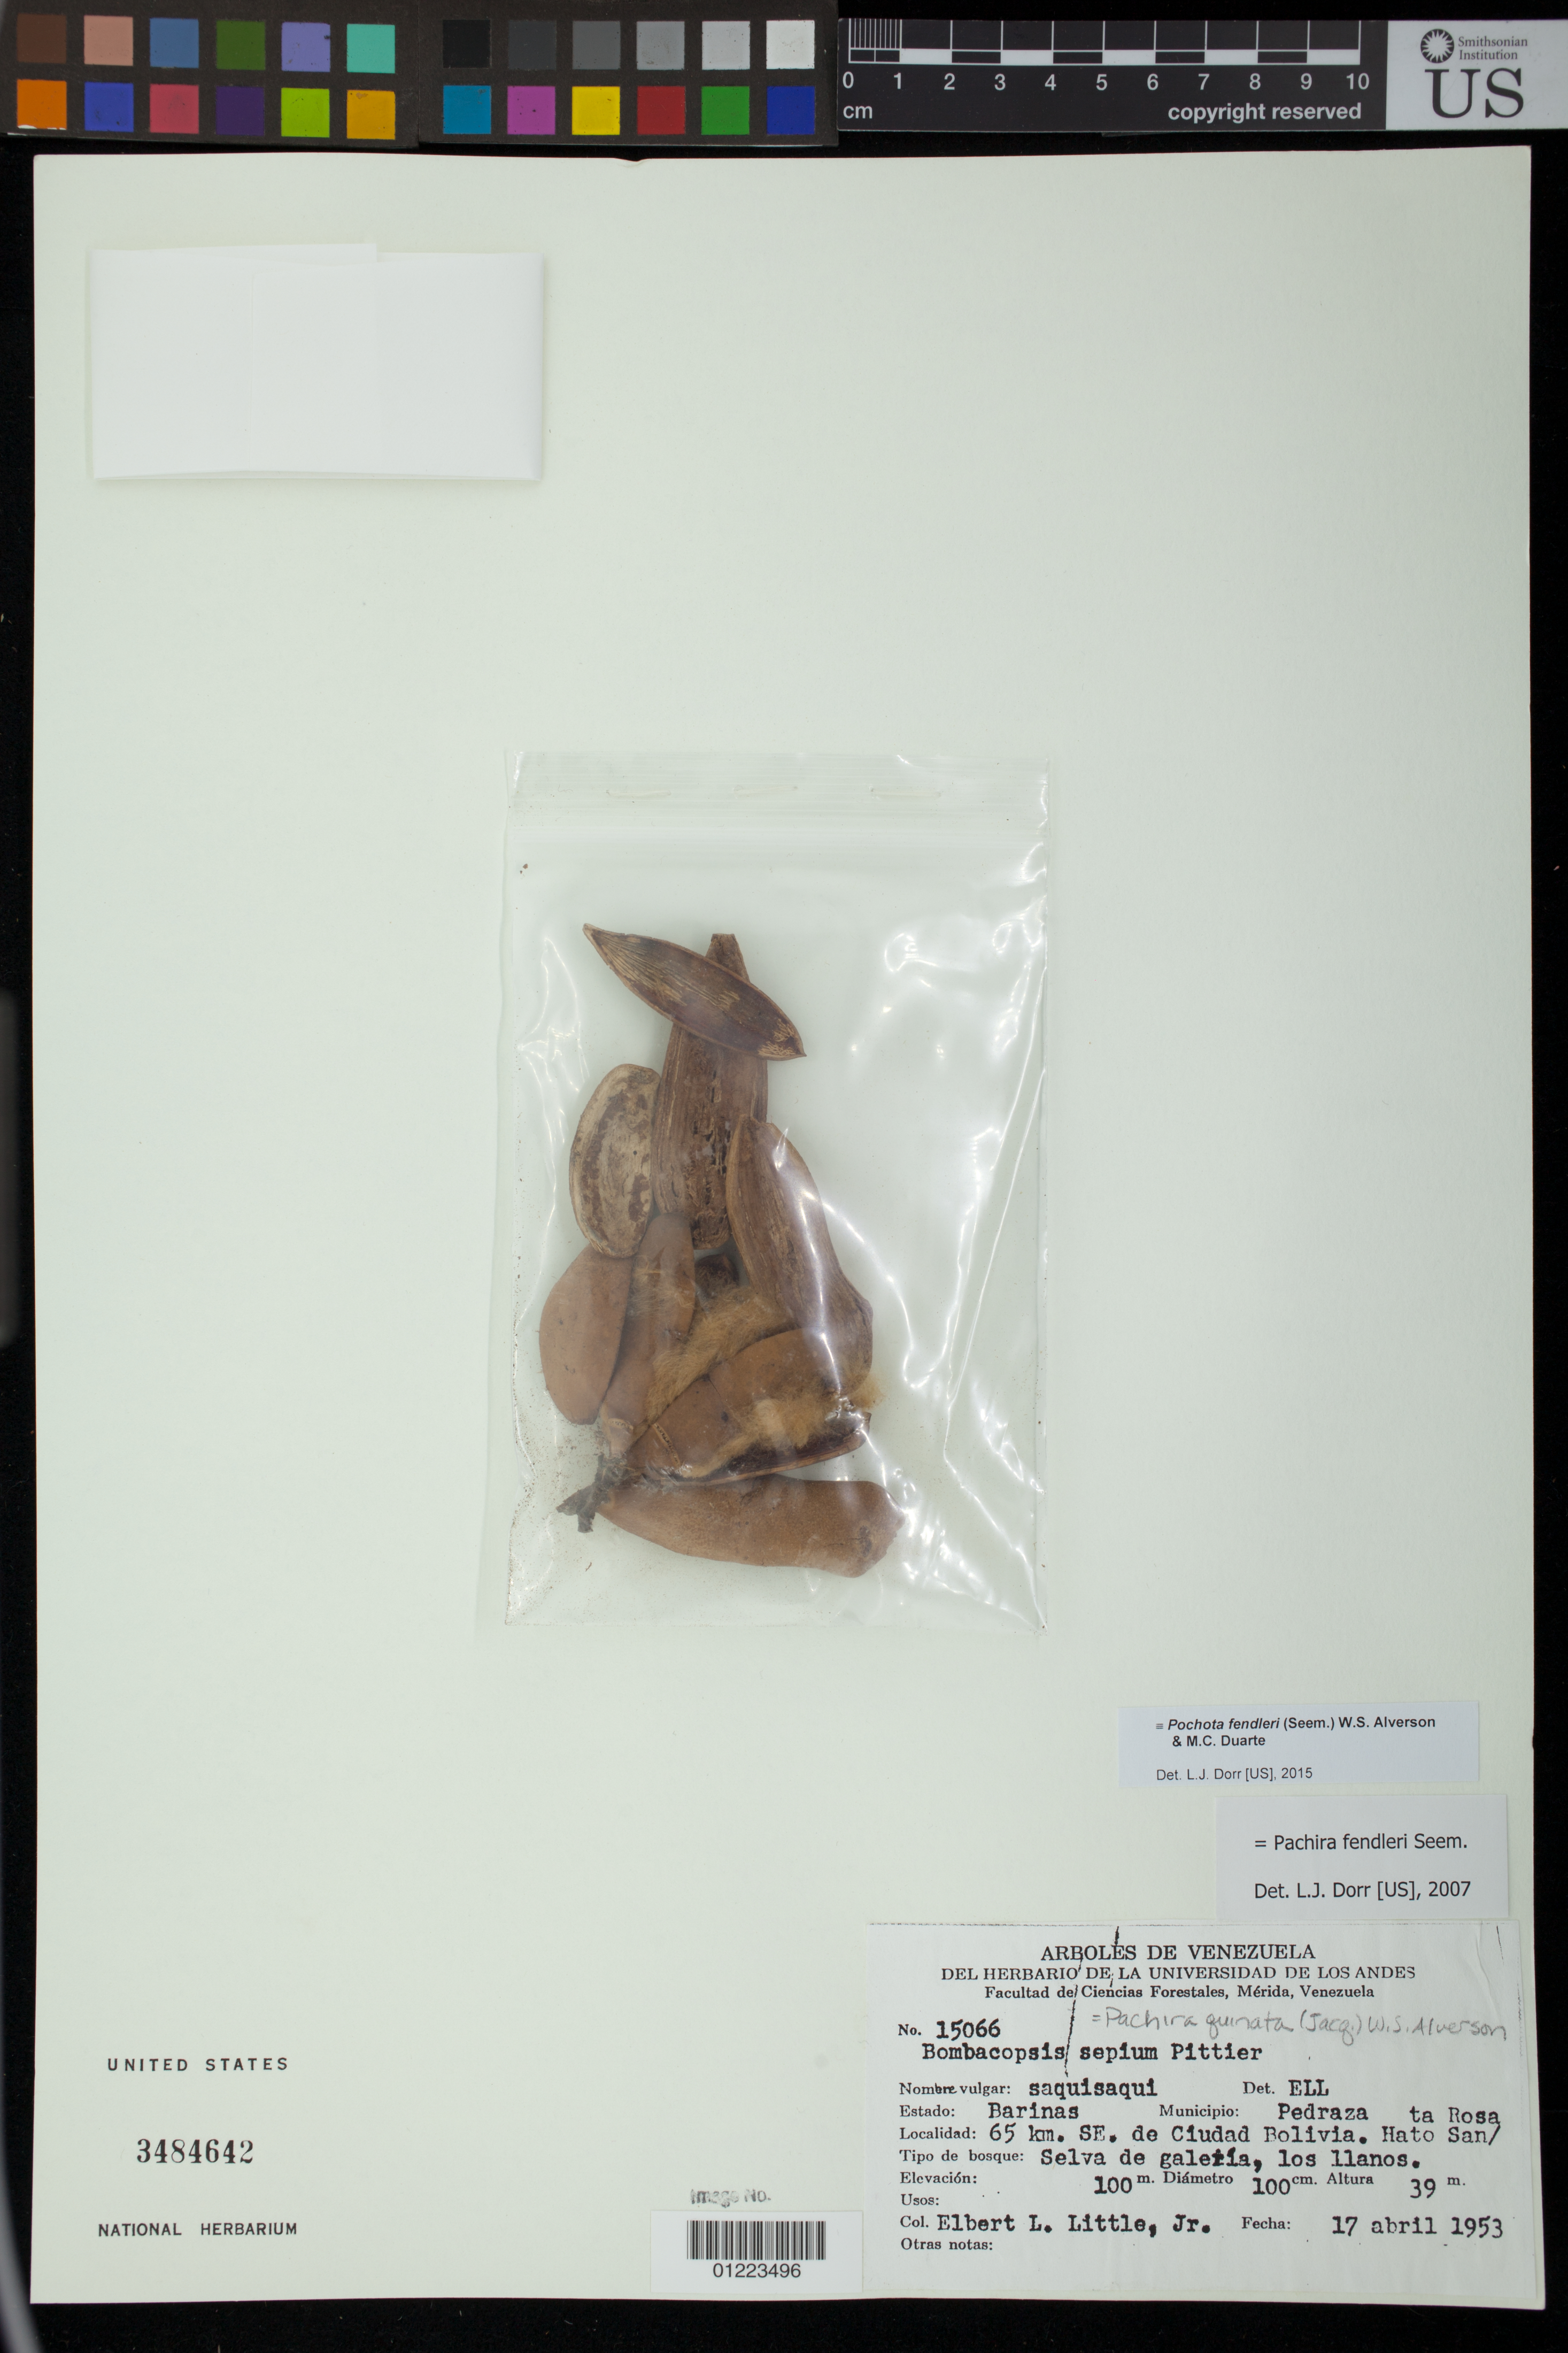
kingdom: Plantae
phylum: Tracheophyta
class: Magnoliopsida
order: Malvales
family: Malvaceae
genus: Pochota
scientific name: Pochota fendleri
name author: (Seem.) W.S. Alverson & M.C. Duarte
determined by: Dorr, L. J., (BOT), Smithsonian Institution - National Museum of Natural History (UNITED STATES)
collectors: E. L. Little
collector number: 15066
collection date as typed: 4/17/1953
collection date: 1953-04-17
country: Venezuela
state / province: Bolívar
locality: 65 km SE de Ciudad Bolivia, Hato Santa Rosa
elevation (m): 100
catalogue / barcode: US 3484642